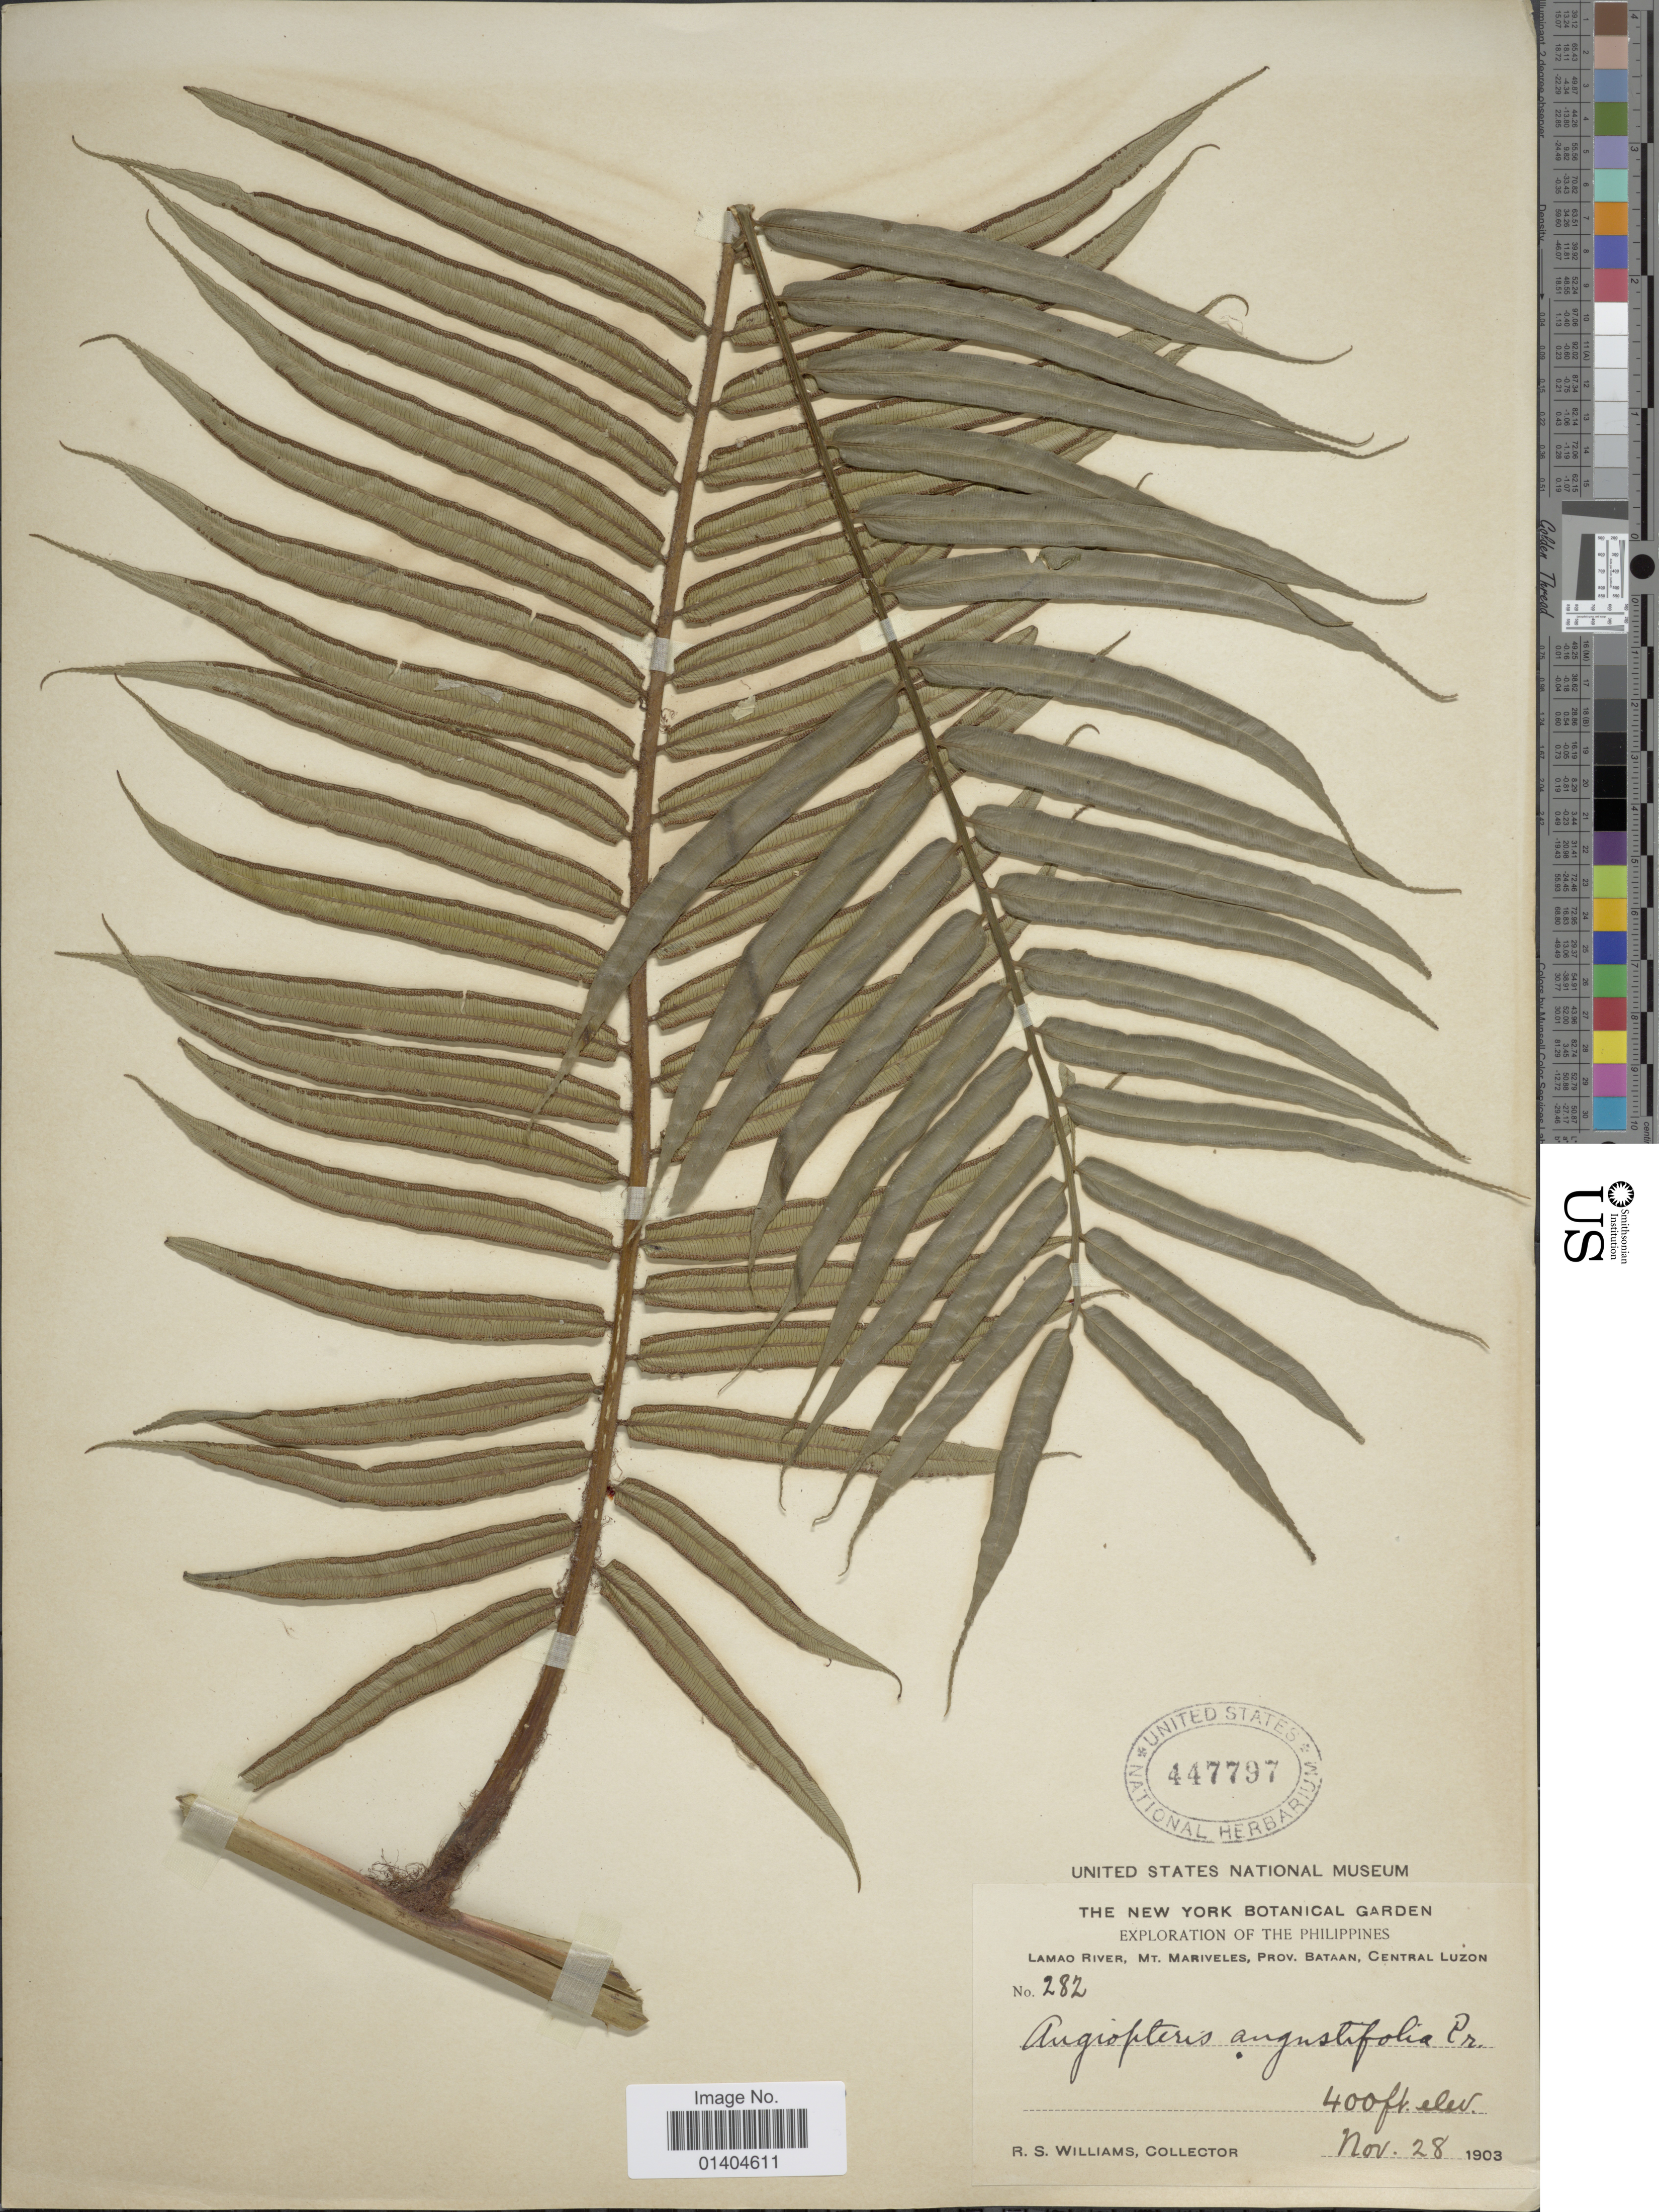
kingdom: Plantae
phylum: Tracheophyta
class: Polypodiopsida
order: Marattiales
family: Marattiaceae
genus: Angiopteris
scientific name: Angiopteris angustifolia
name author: C. Presl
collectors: R. S. Williams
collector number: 282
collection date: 1903-11-28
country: Philippines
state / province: Central Luzon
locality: Lamao River, Mt. Mariveles, Prov. Bataan.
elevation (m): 122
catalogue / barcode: US 447797